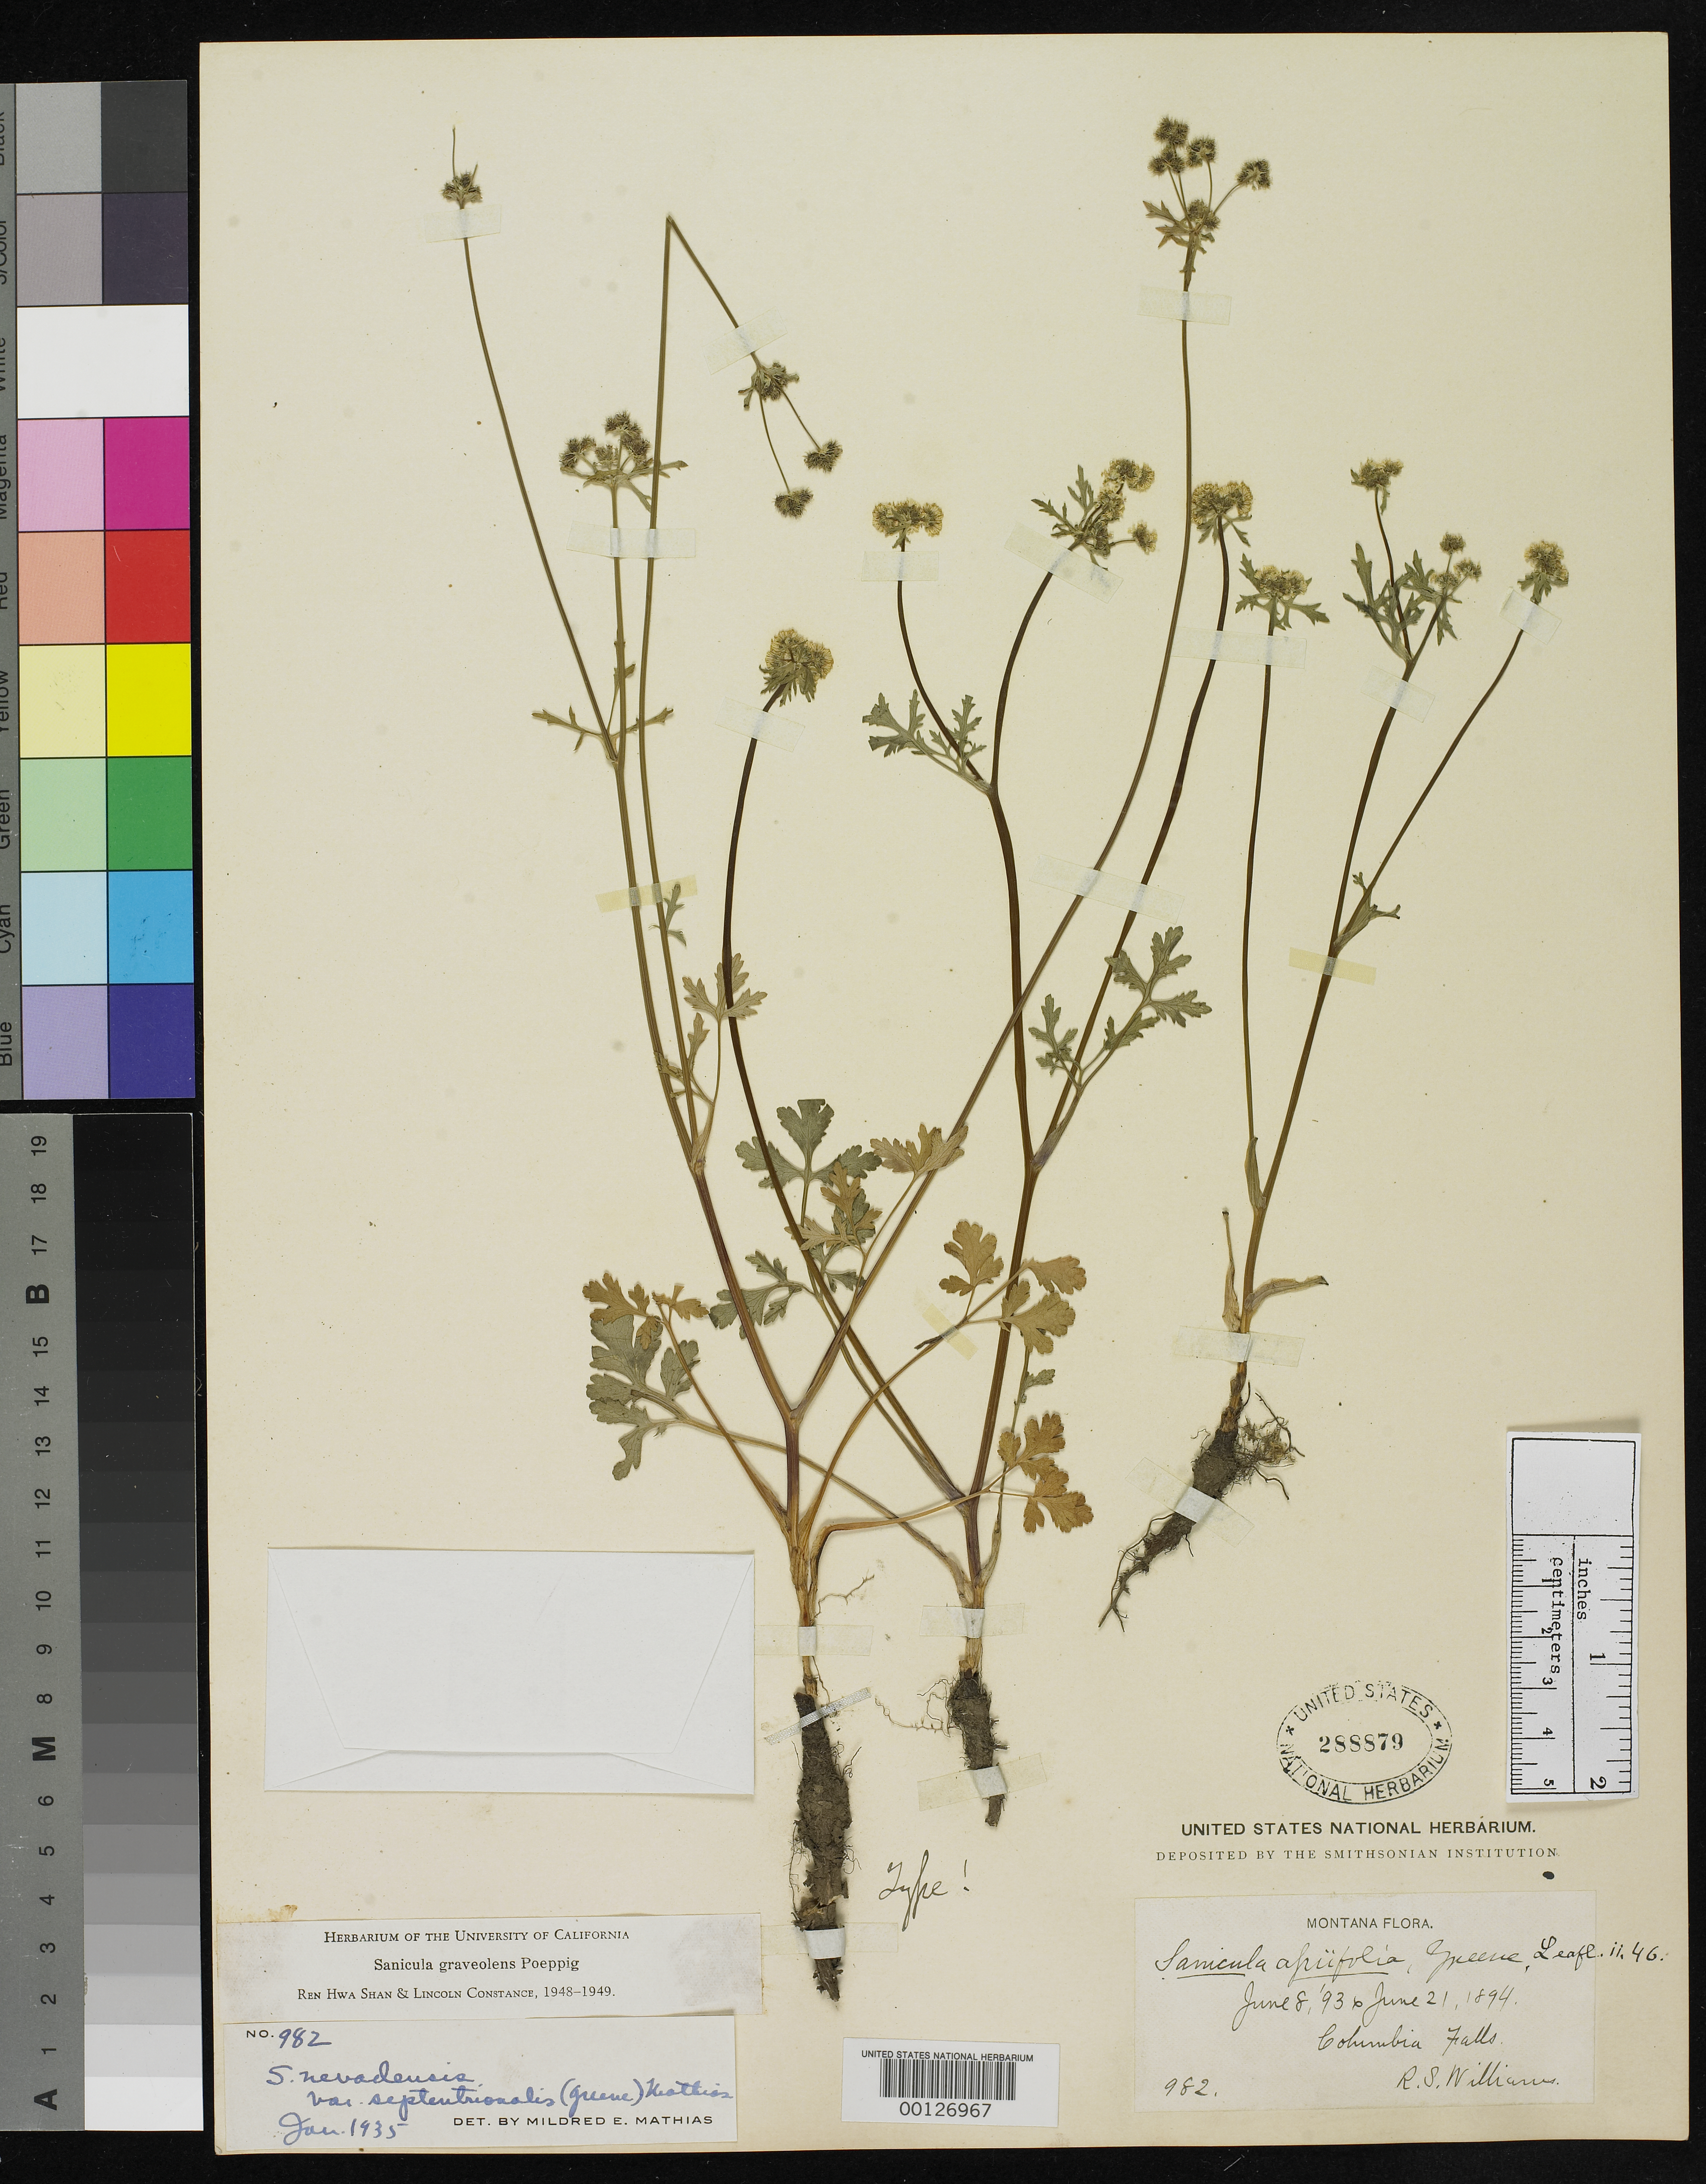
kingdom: Plantae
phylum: Tracheophyta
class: Magnoliopsida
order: Apiales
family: Apiaceae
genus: Sanicula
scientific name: Sanicula apiifolia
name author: Greene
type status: Type Collection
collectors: R. S. Williams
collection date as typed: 08 Jun 1893 to 21 Jun 1894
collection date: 1893-06-08/1894-06-21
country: United States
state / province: Montana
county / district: Flathead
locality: Columbia Falls.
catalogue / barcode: US 288879